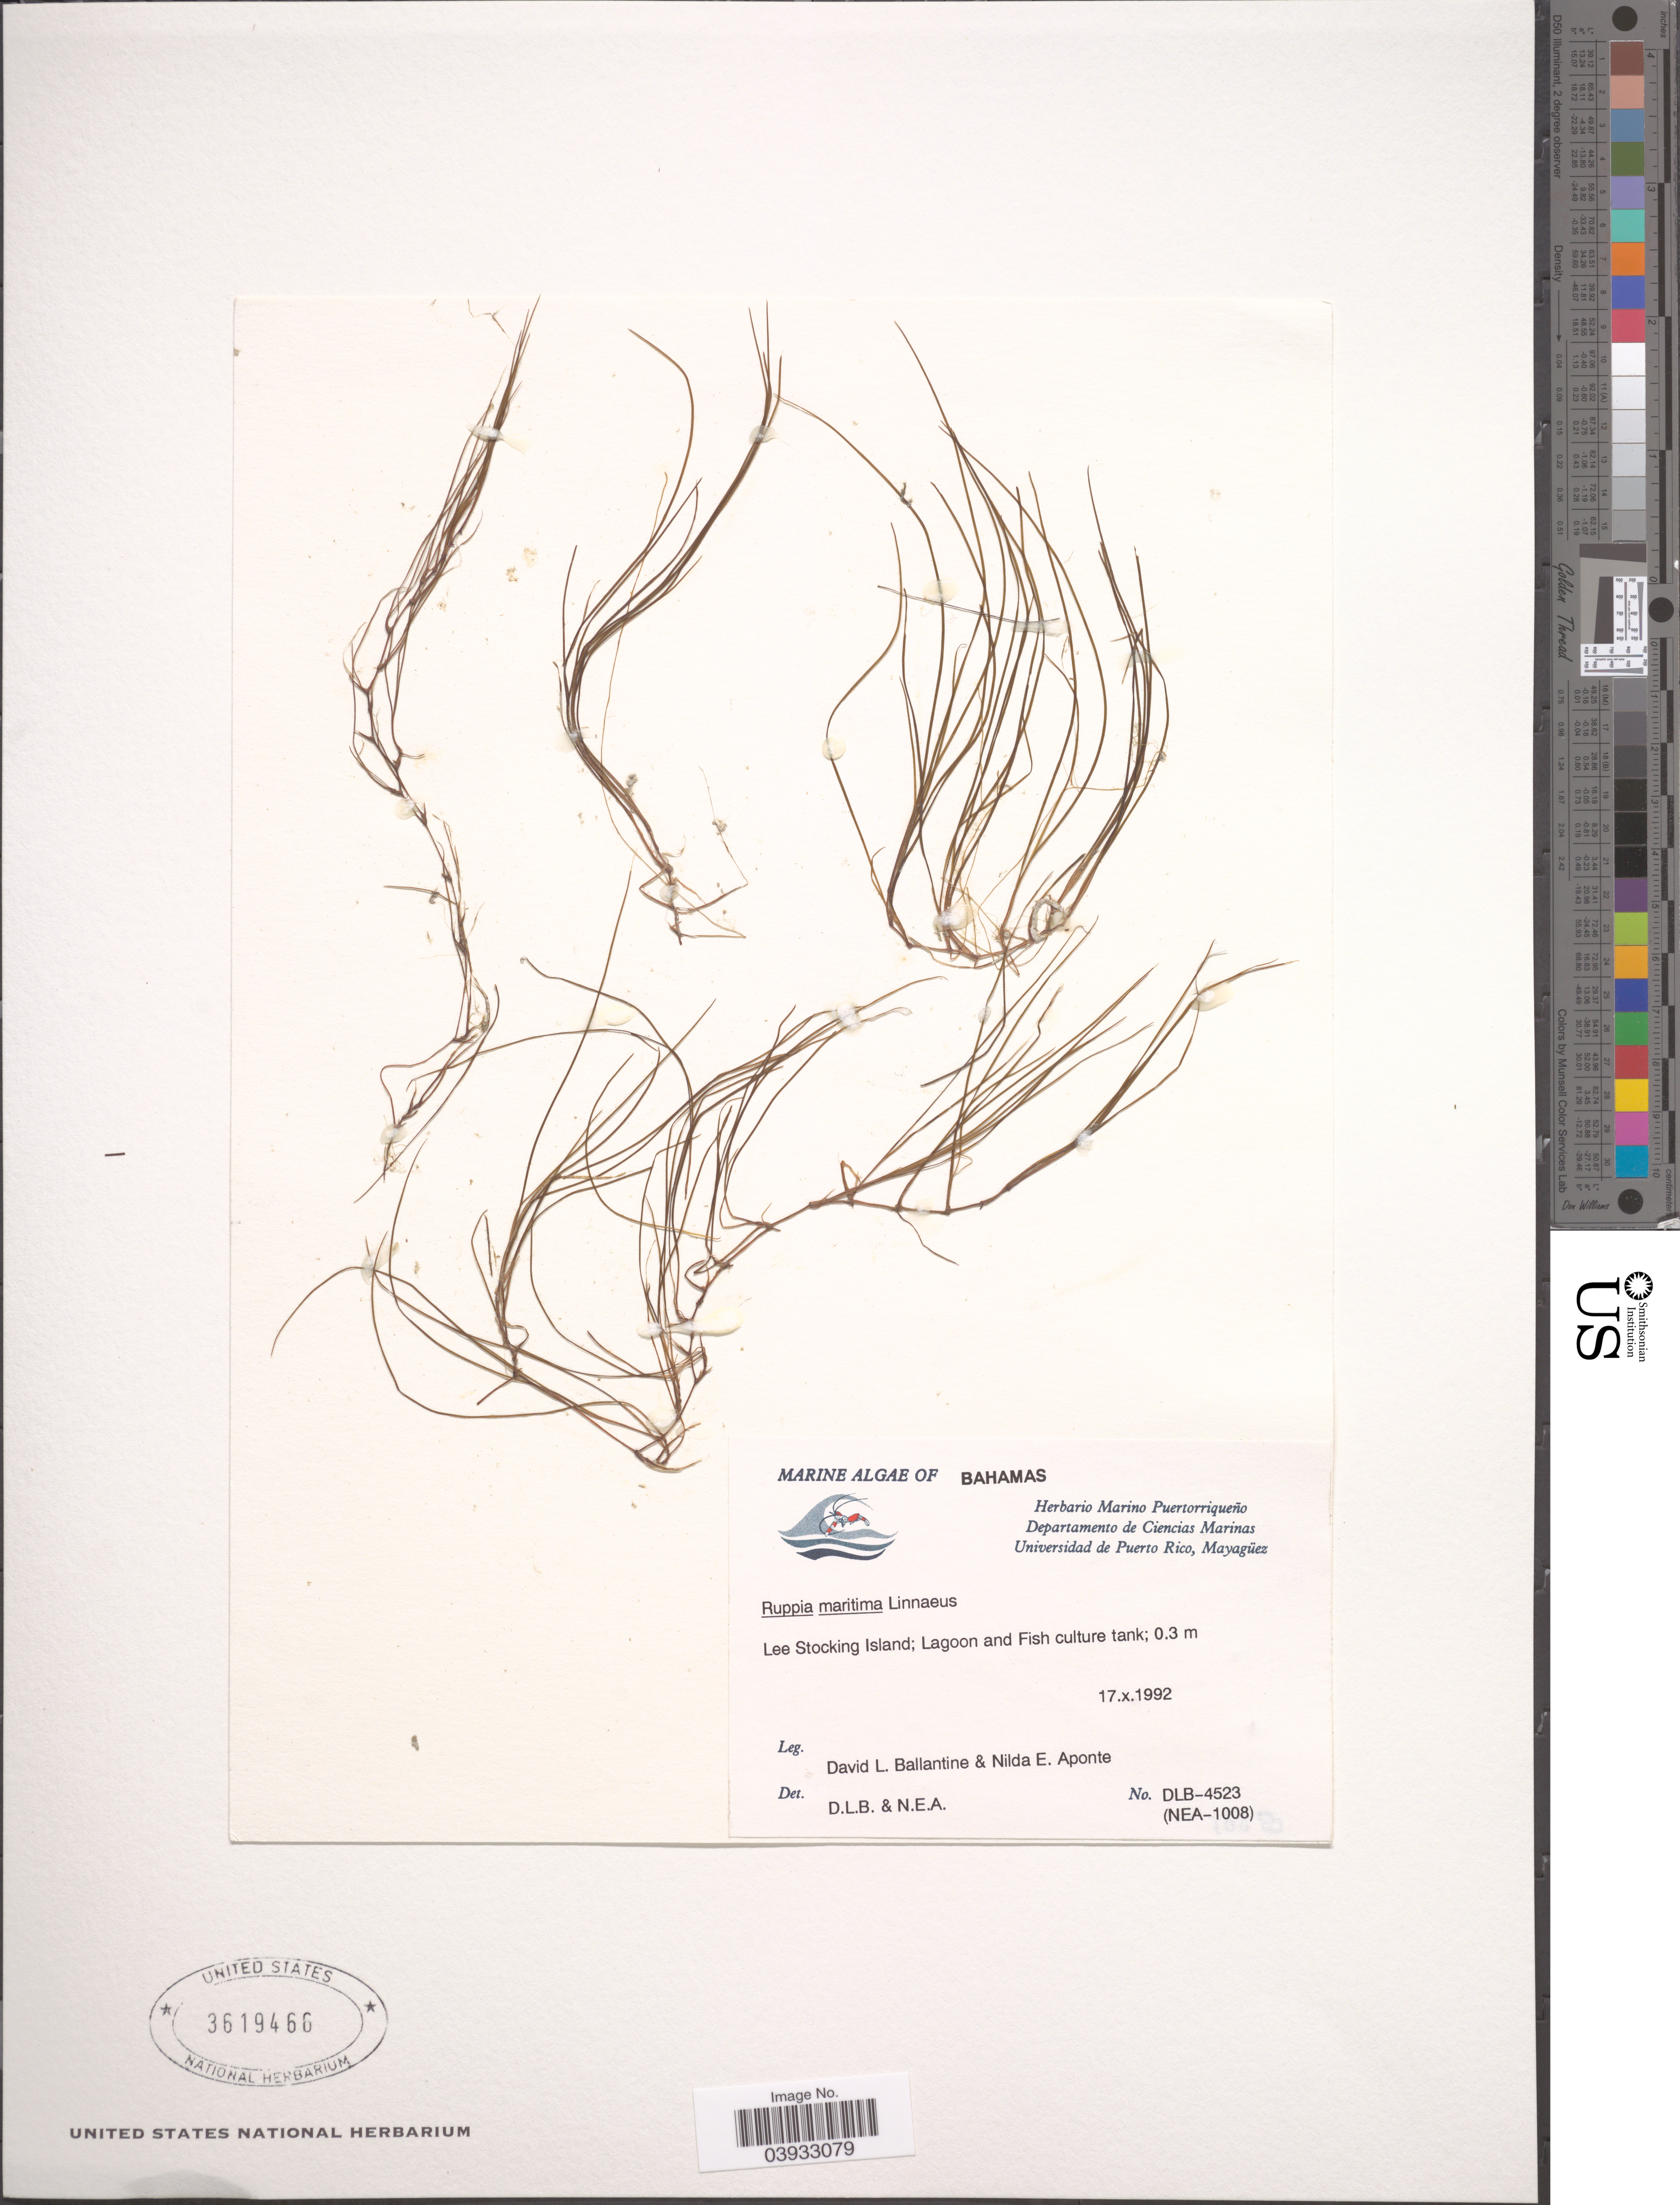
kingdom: Plantae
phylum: Tracheophyta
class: Liliopsida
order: Alismatales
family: Ruppiaceae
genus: Ruppia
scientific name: Ruppia maritima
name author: L.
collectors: D.L. Ballantine & N. E. Aponte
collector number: DLB-4523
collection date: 1992-10-17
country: Bahamas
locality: Lee Stocking Island; Lagoon and Fish culture tank.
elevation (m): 0.3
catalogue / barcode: US 3619466